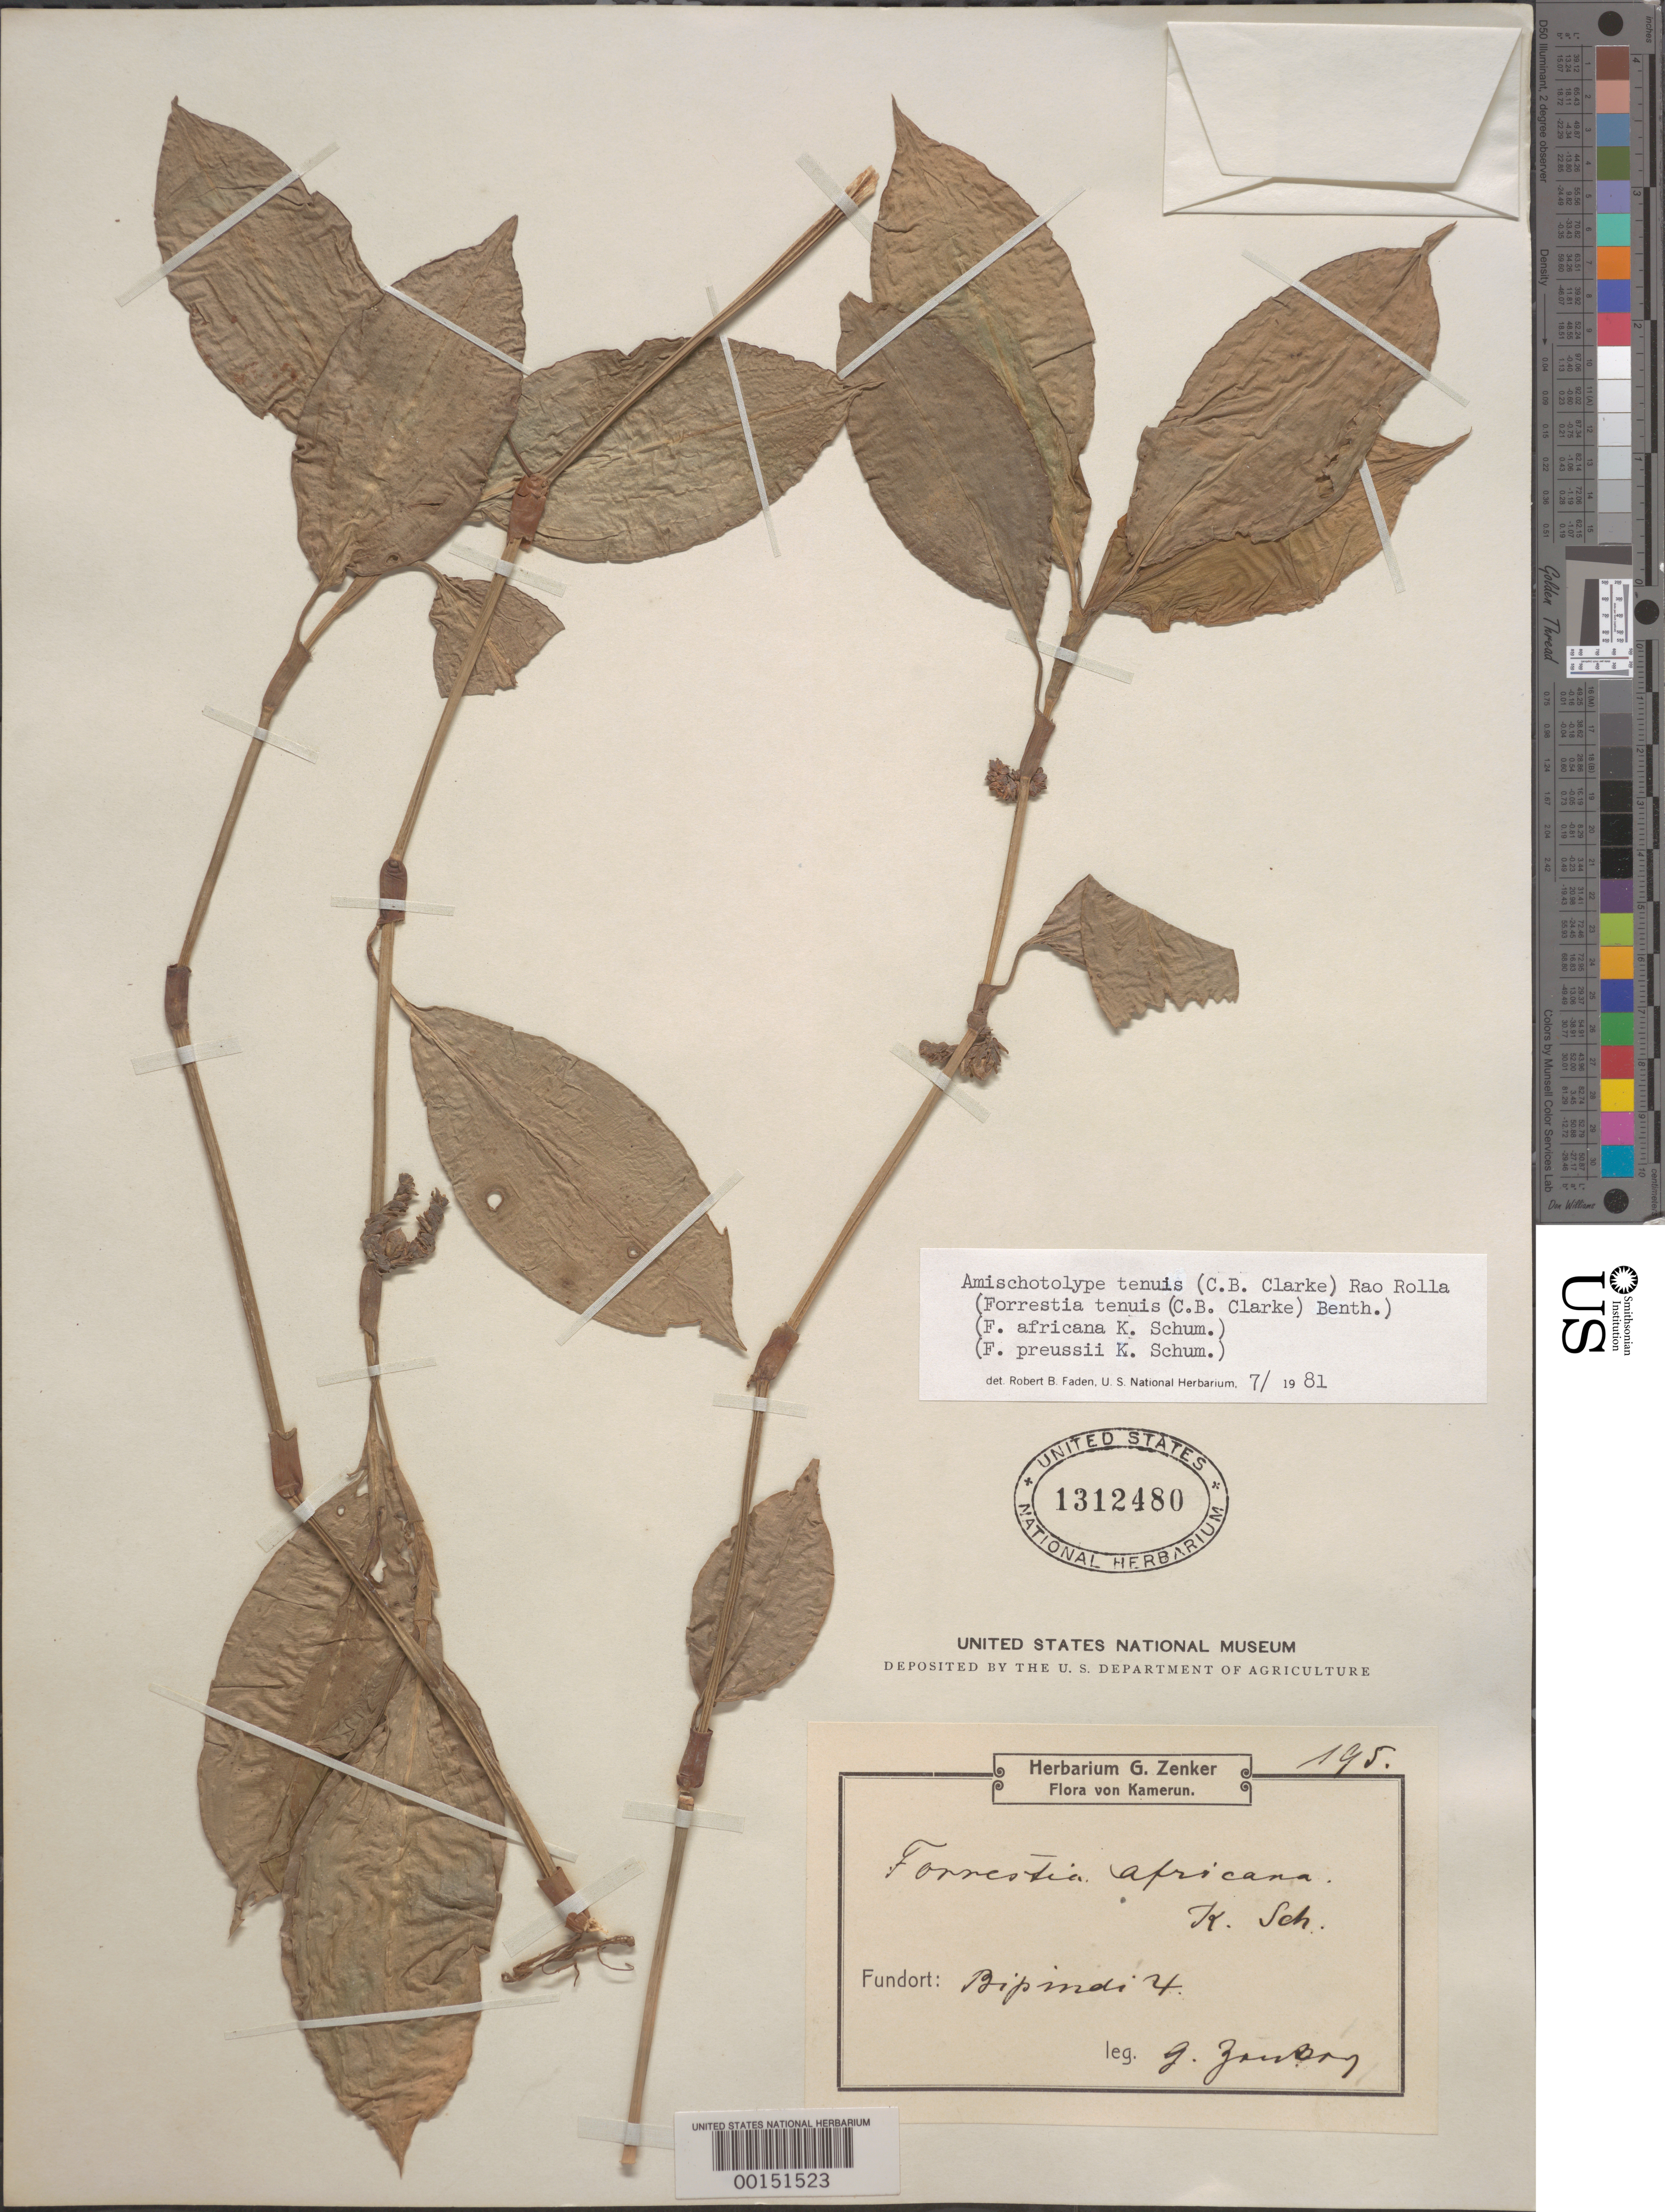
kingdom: Plantae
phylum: Tracheophyta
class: Liliopsida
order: Commelinales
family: Commelinaceae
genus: Amischotolype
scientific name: Amischotolype tenuis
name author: (C.B. Clarke) R.S. Rao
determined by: Faden, Robert B., (US), Smithsonian Institution - National Museum of Natural History (UNITED STATES)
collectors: G. A. Zenker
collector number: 195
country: Cameroon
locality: Bipimait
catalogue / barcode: US 1312480